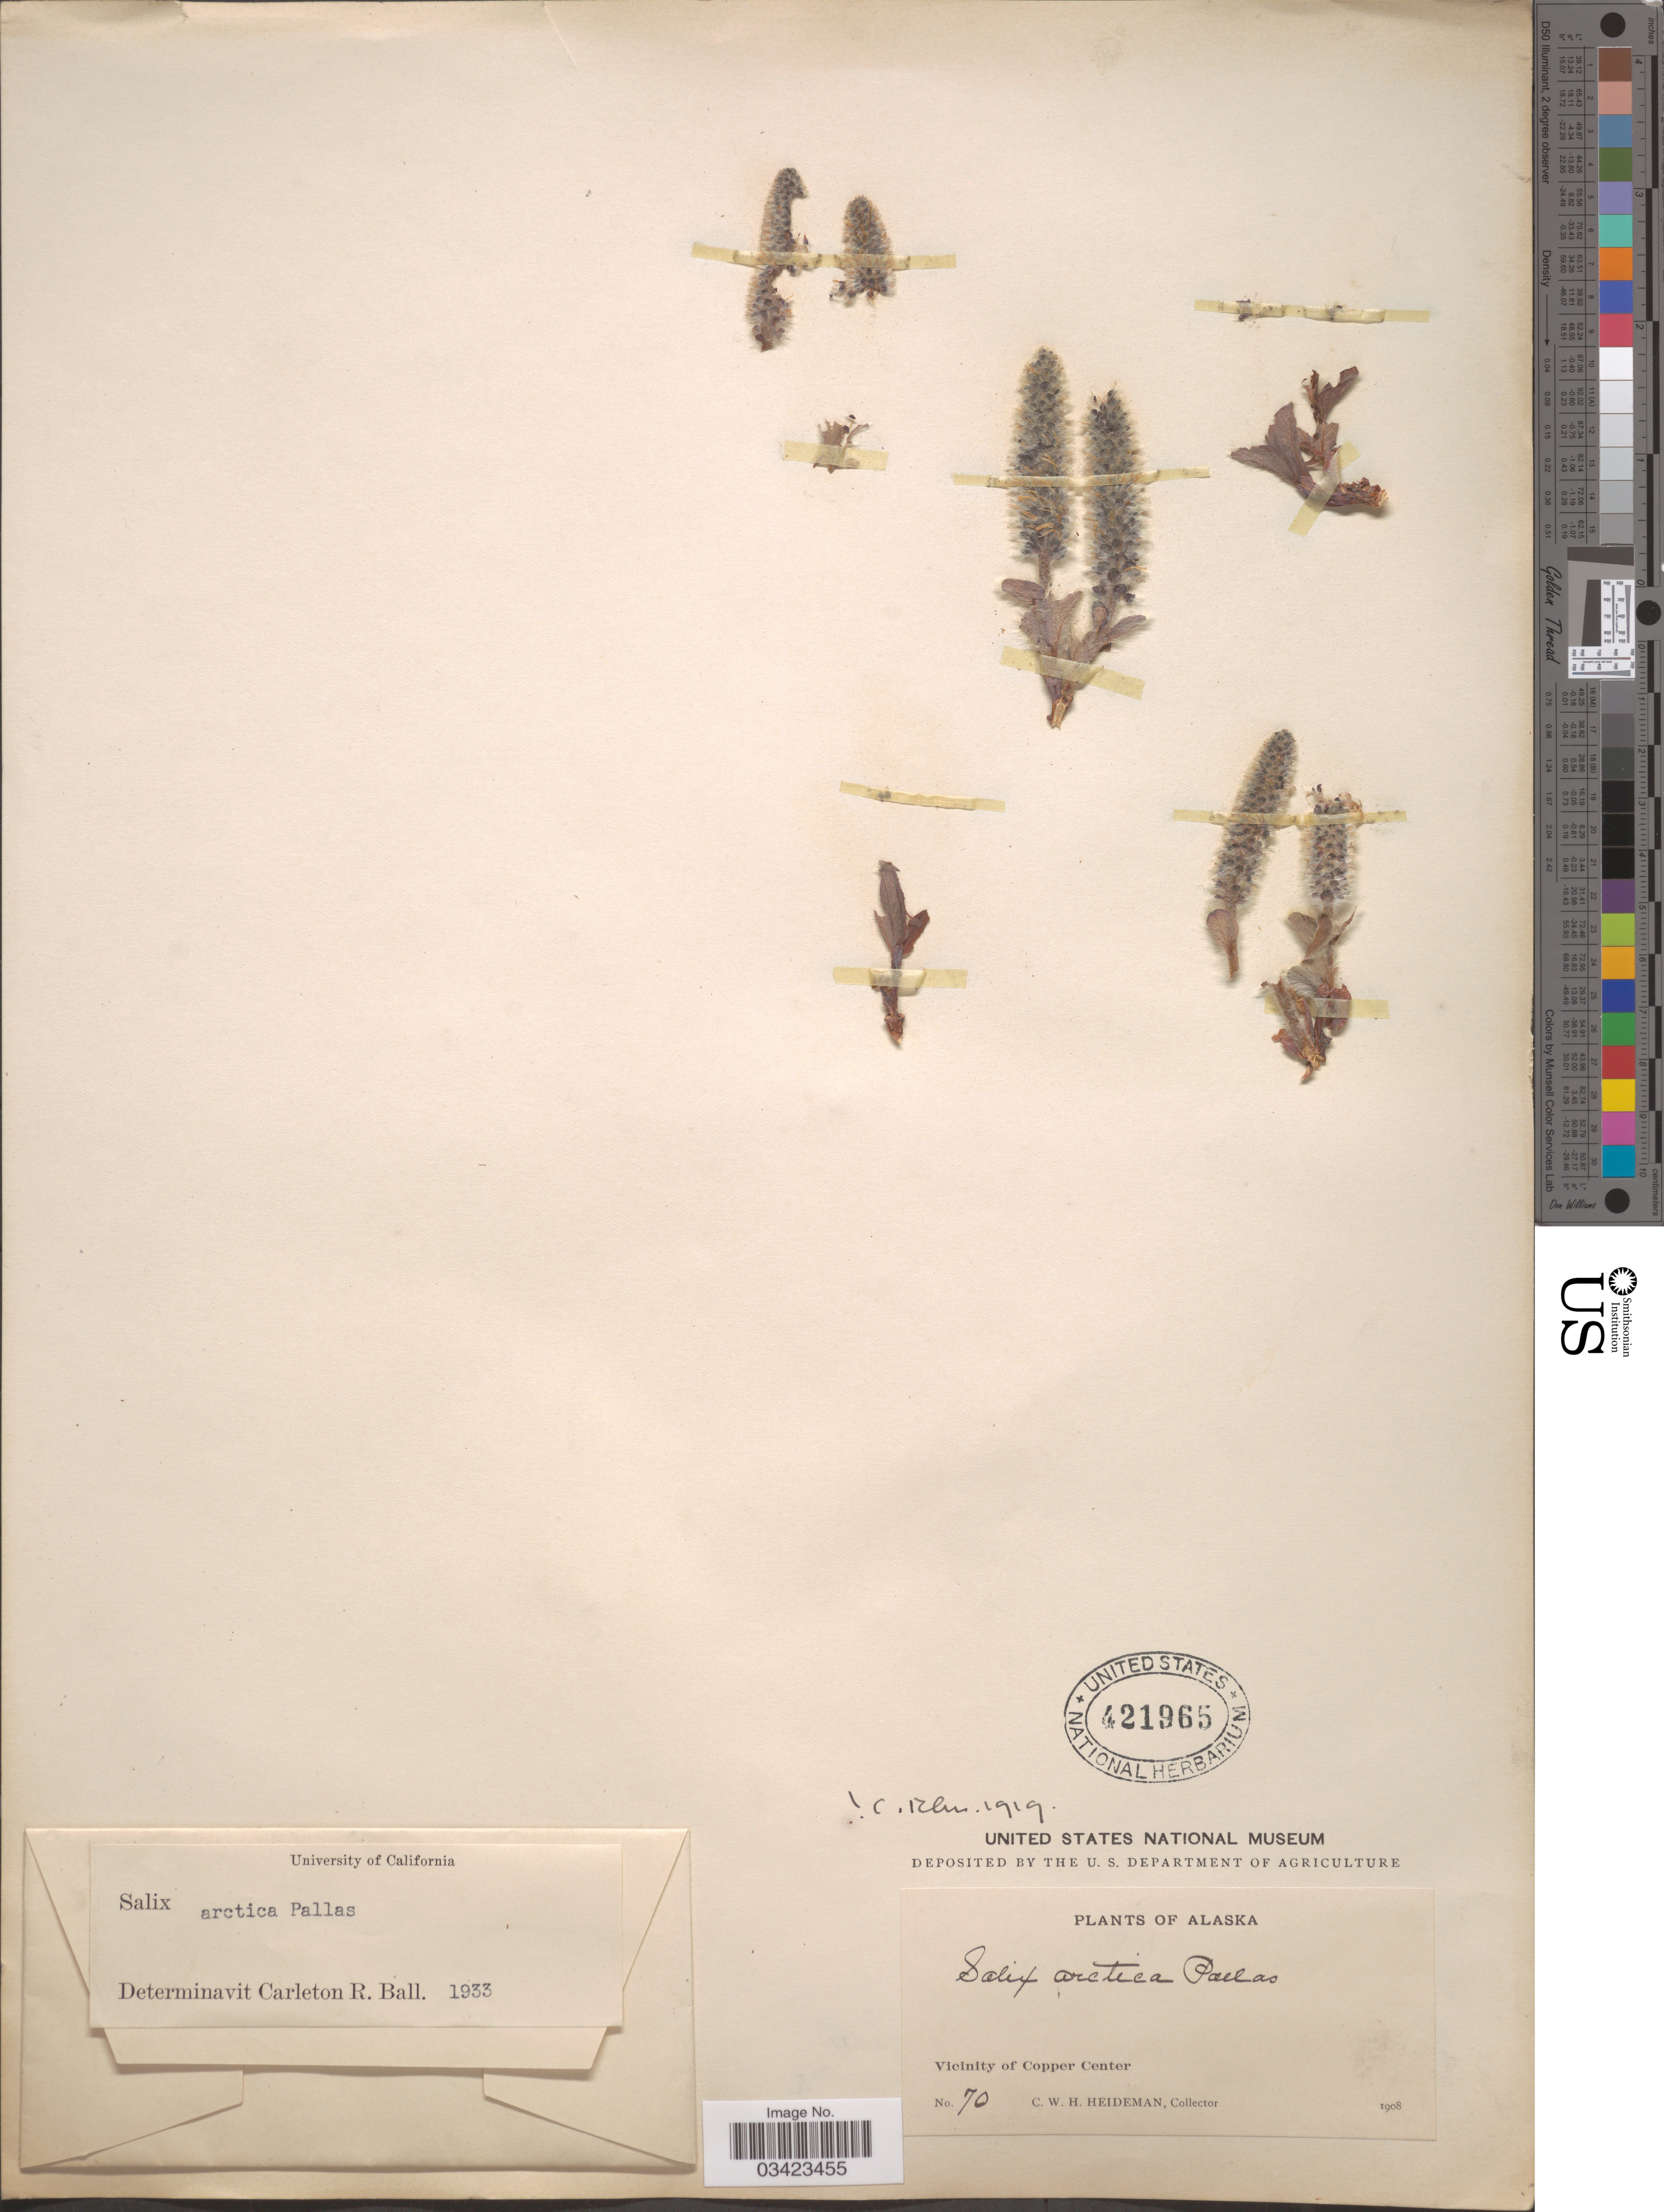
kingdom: Plantae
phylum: Tracheophyta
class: Magnoliopsida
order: Malpighiales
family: Salicaceae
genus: Salix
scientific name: Salix arctica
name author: Pall.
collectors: C. Heideman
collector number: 70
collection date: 1908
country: United States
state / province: Alaska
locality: Vicinity of Copper Center.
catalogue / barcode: US 421965